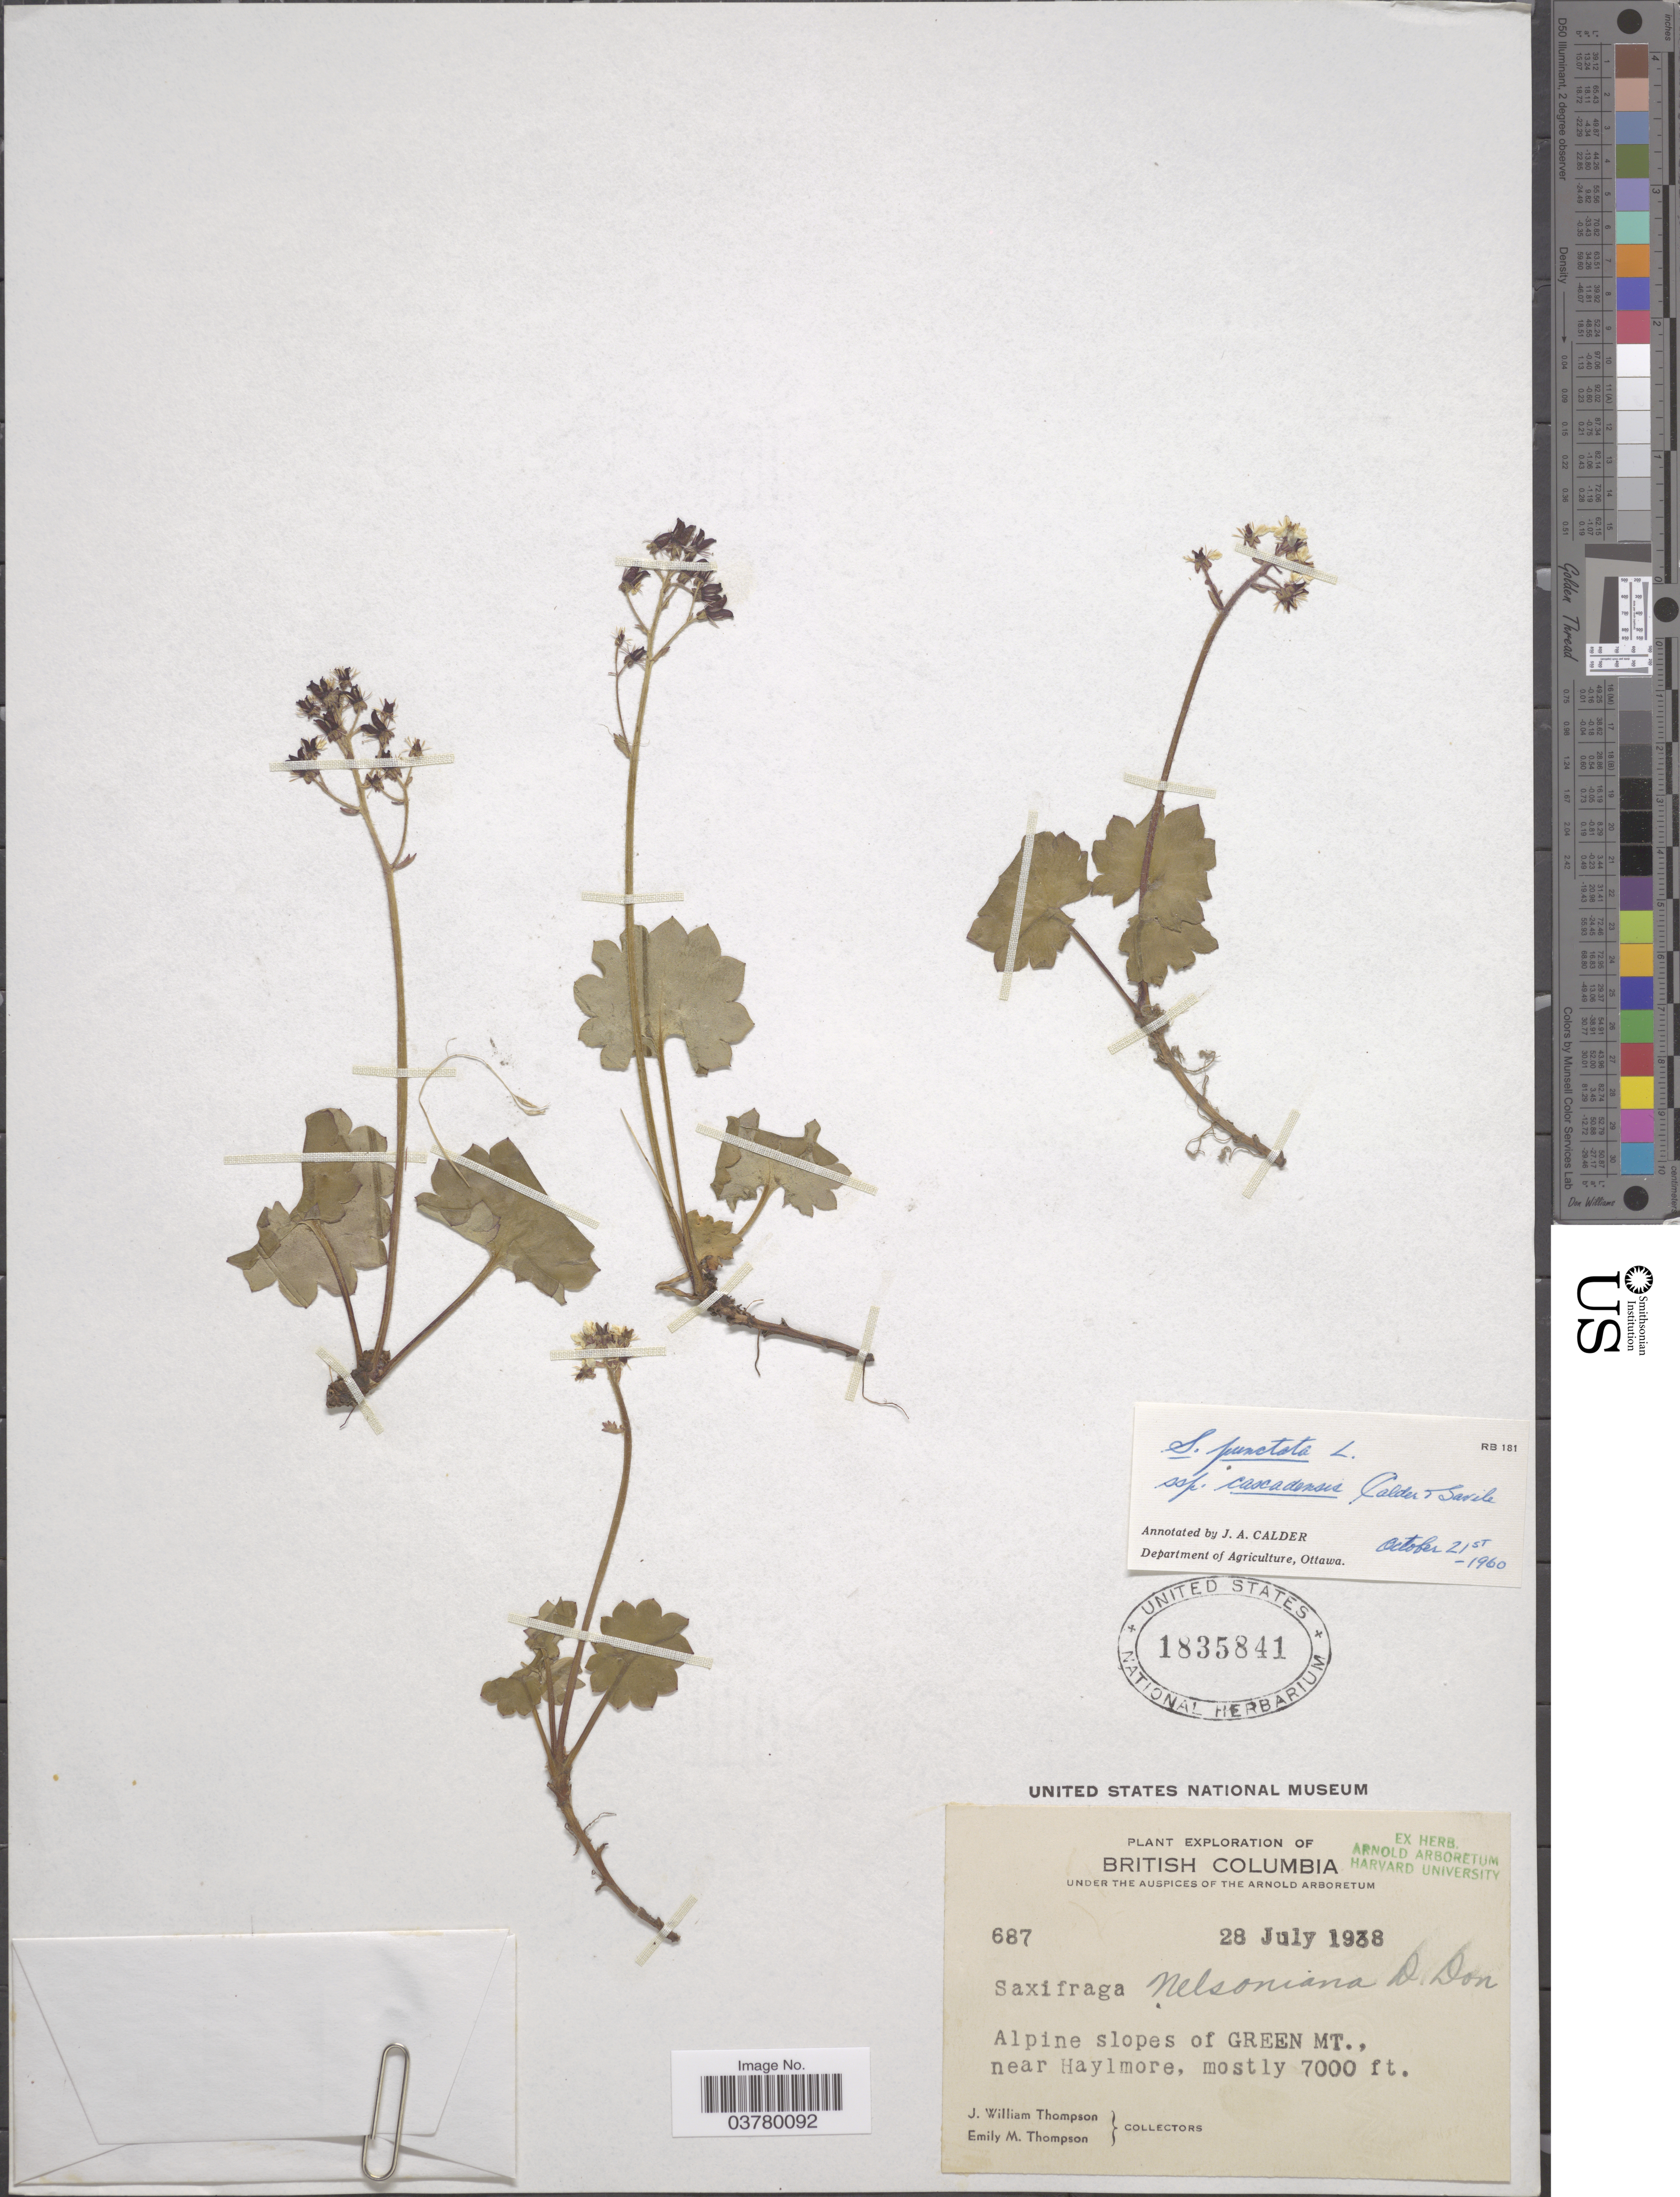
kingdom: Plantae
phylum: Tracheophyta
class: Magnoliopsida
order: Saxifragales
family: Saxifragaceae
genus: Micranthes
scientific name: Micranthes nelsoniana var. cascadensis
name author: (Calder & Savile) Gornall & H. Ohba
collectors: J. W. Thompson & E. M. Thompson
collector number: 687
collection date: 1938-07-28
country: Canada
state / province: British Columbia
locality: Alpine slopes of Green Mt., near Haylmore.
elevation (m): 2134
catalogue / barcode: US 1835841